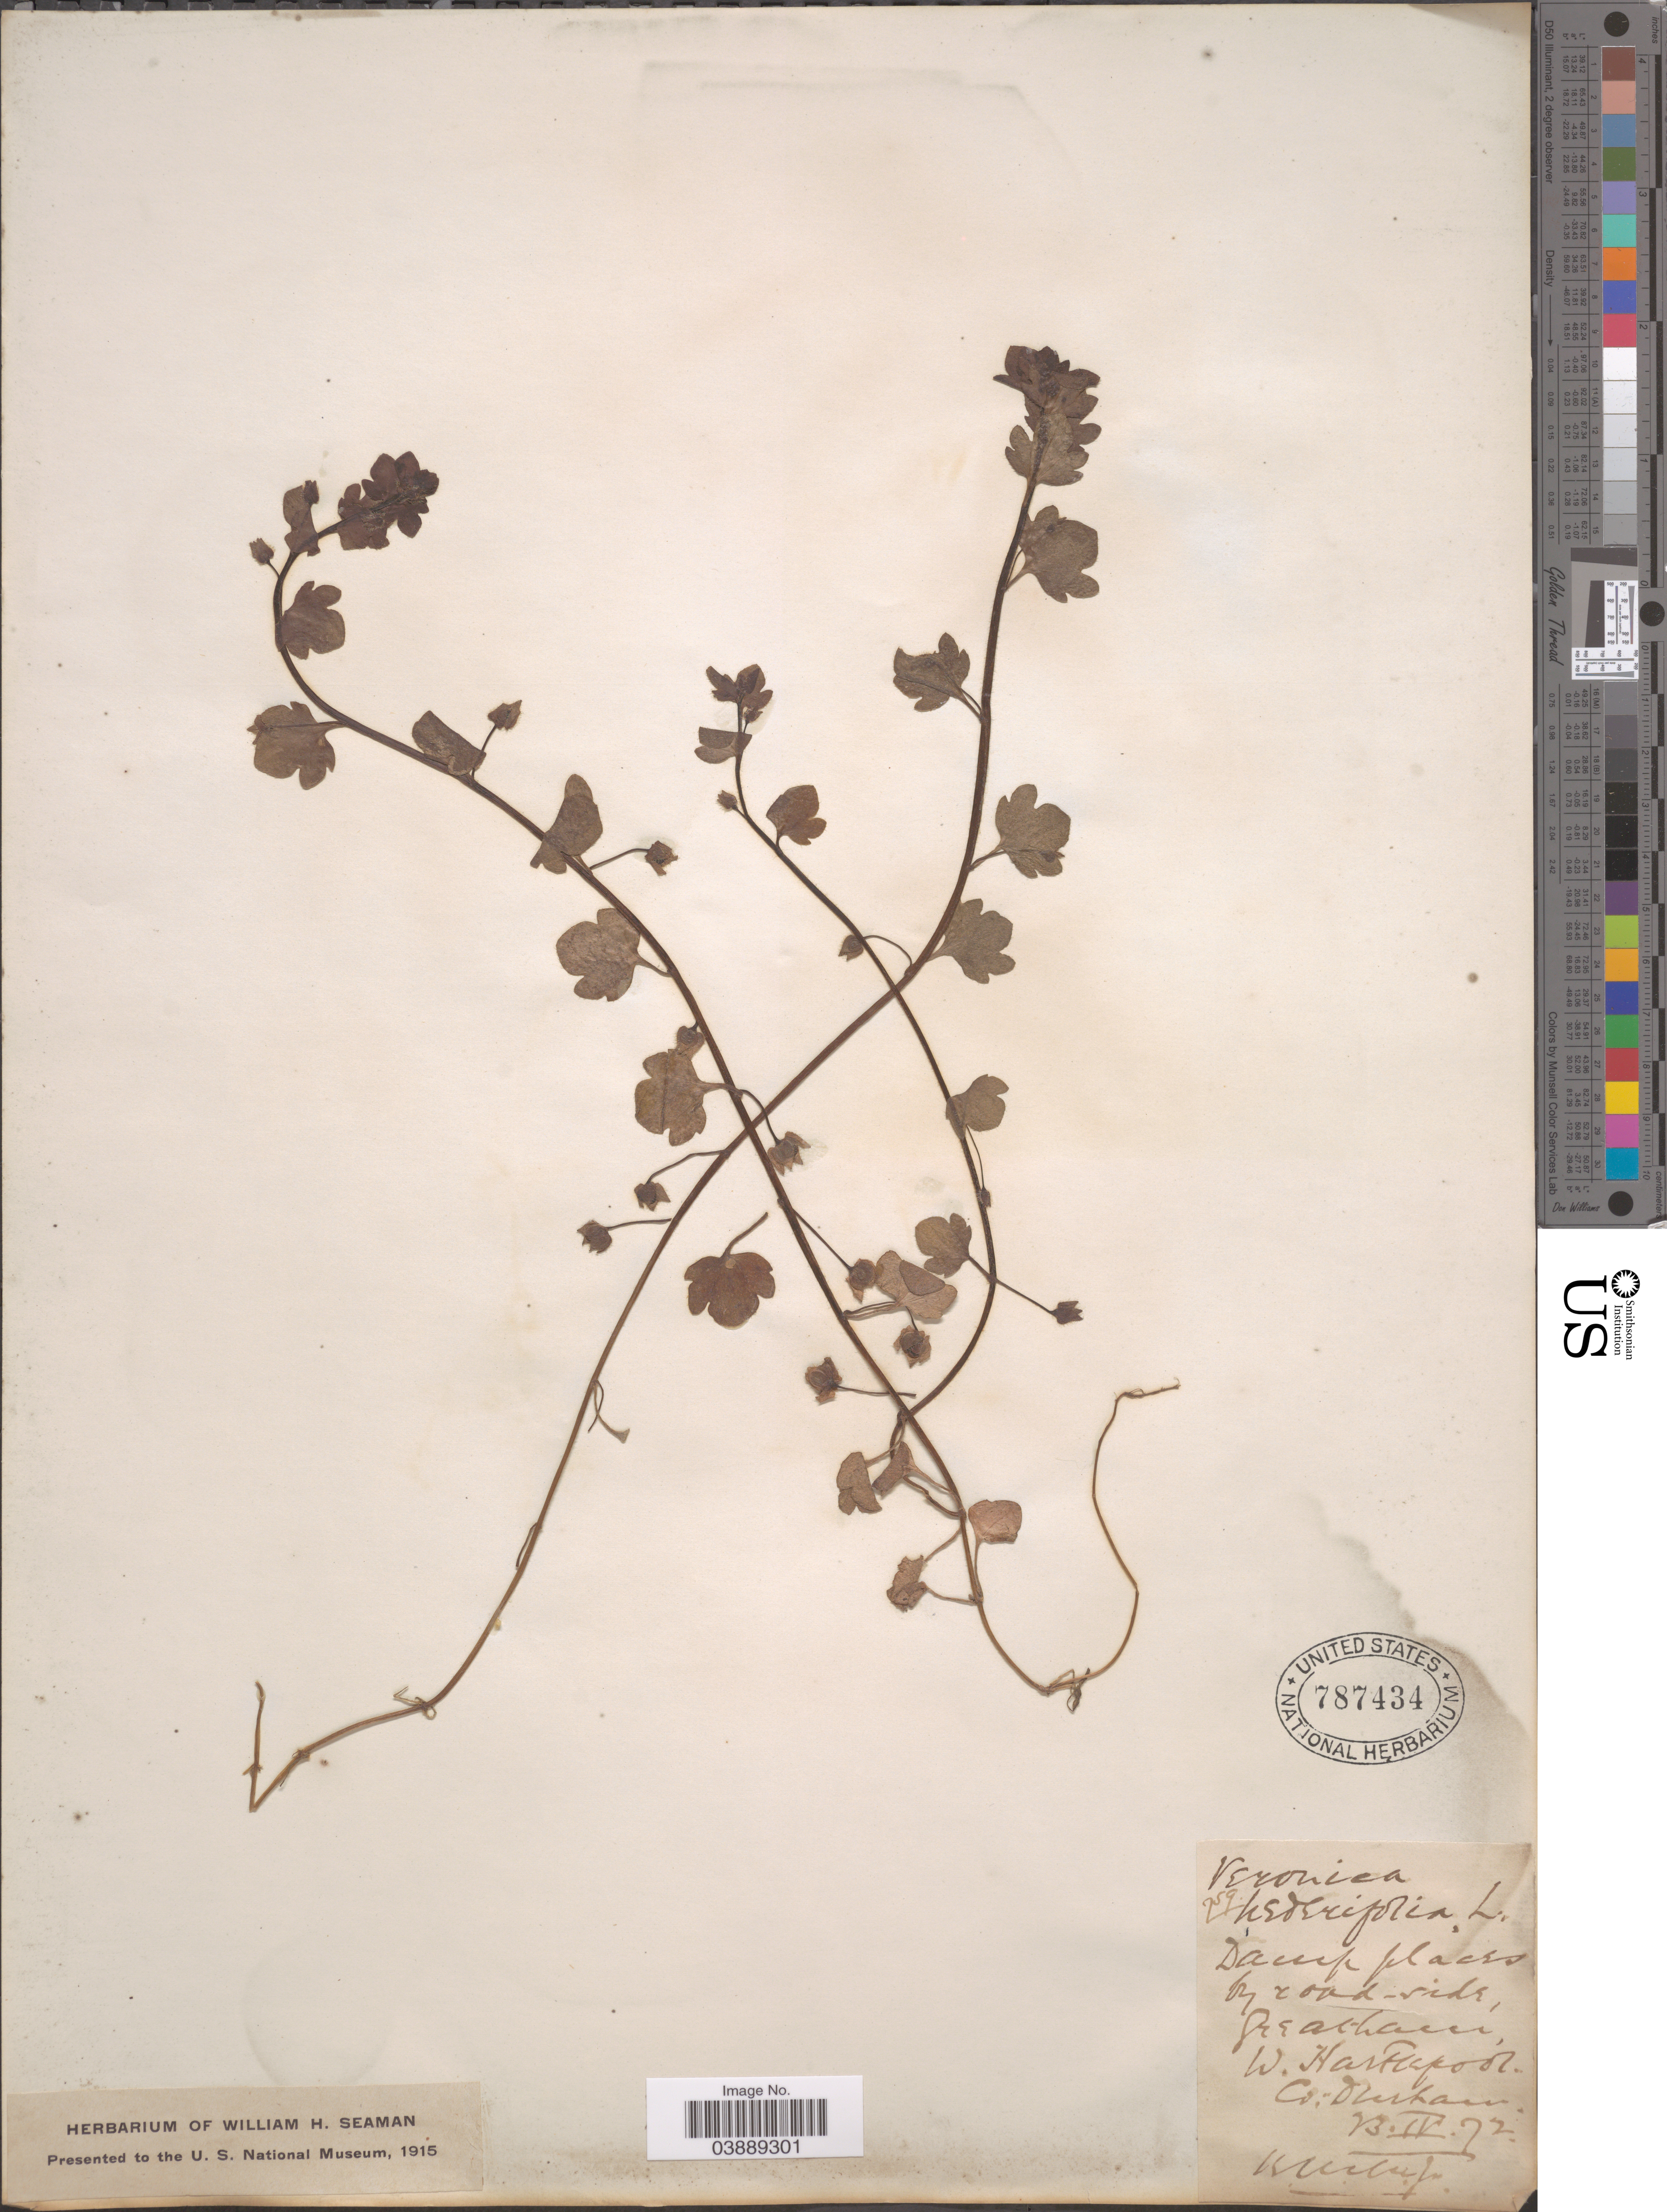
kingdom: Plantae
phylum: Tracheophyta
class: Magnoliopsida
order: Lamiales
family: Plantaginaceae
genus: Veronica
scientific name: Veronica hederifolia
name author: L.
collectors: B.M.M. Jr.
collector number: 759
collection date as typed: Transcribed d/m/y: 13/4/72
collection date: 1872-04-13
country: United Kingdom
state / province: England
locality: Damp places by road-side, Greatham, W. Hartlepool Co. Durham.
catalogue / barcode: US 787434